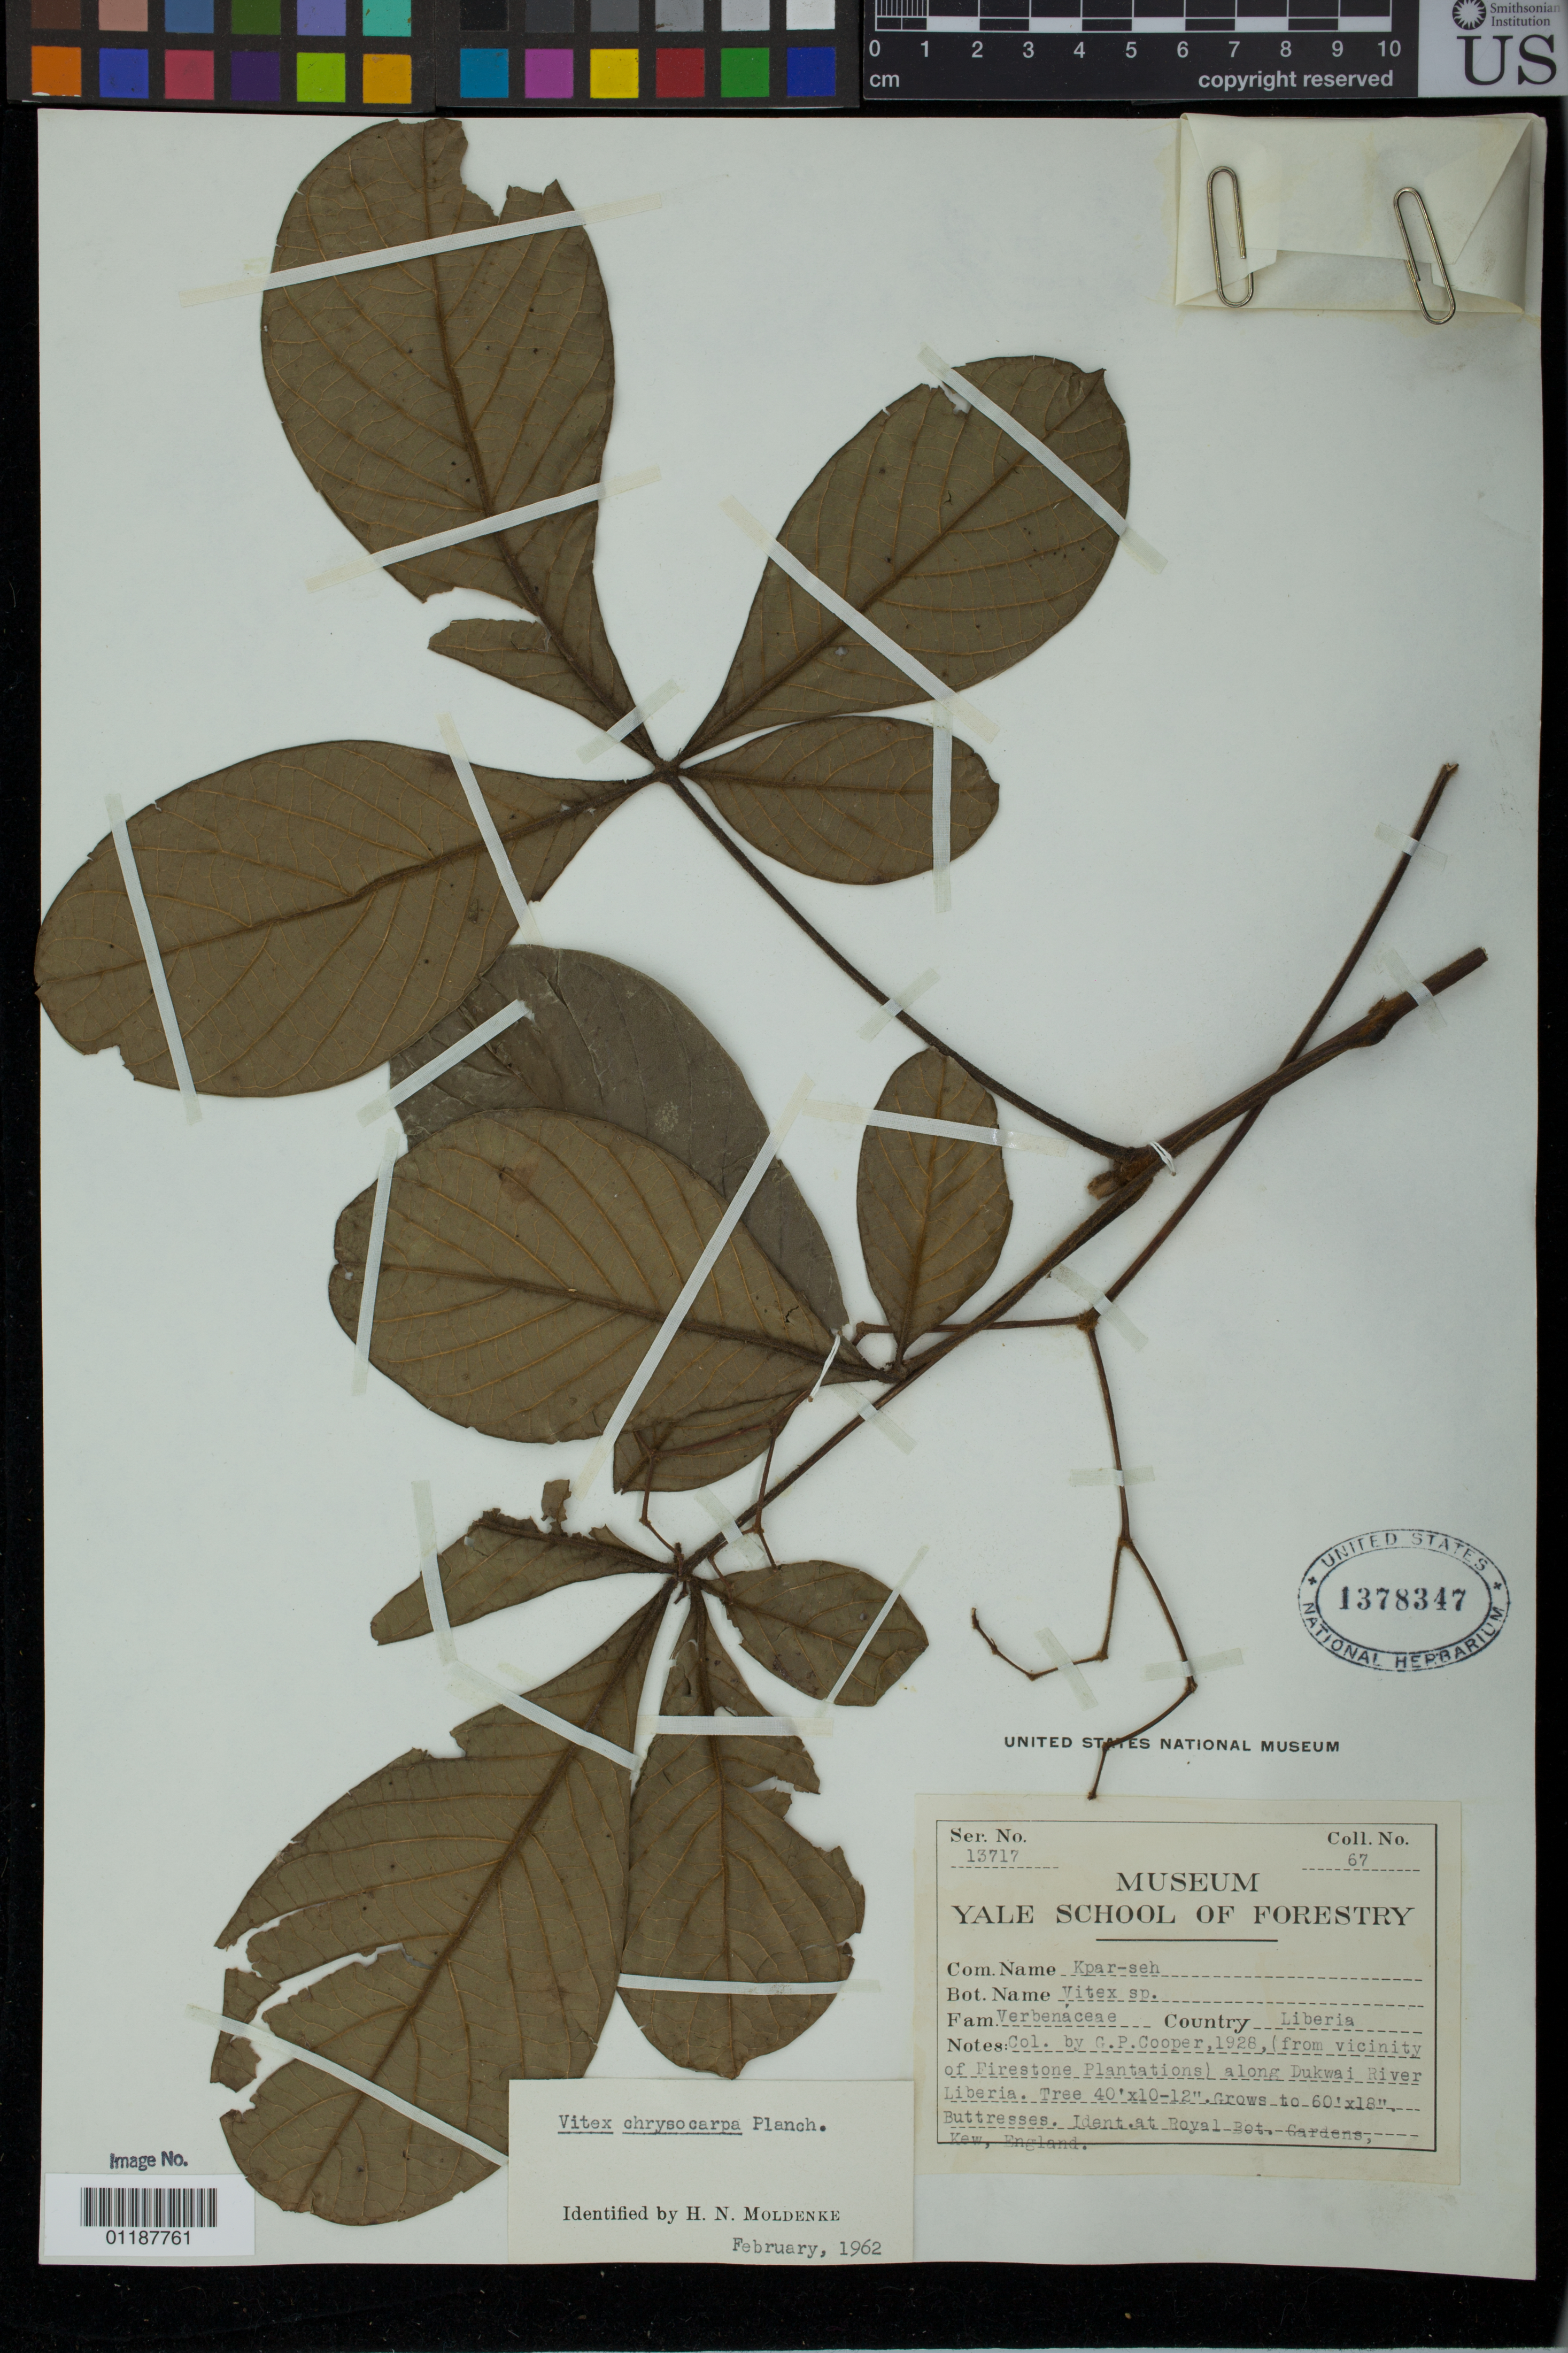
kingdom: Plantae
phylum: Tracheophyta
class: Magnoliopsida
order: Lamiales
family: Lamiaceae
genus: Vitex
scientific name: Vitex chrysocarpa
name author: Planch. ex Benth.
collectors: G. Cooper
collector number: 67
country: Liberia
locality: Firestone Plantation, along Dukwai River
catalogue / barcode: US 1378347